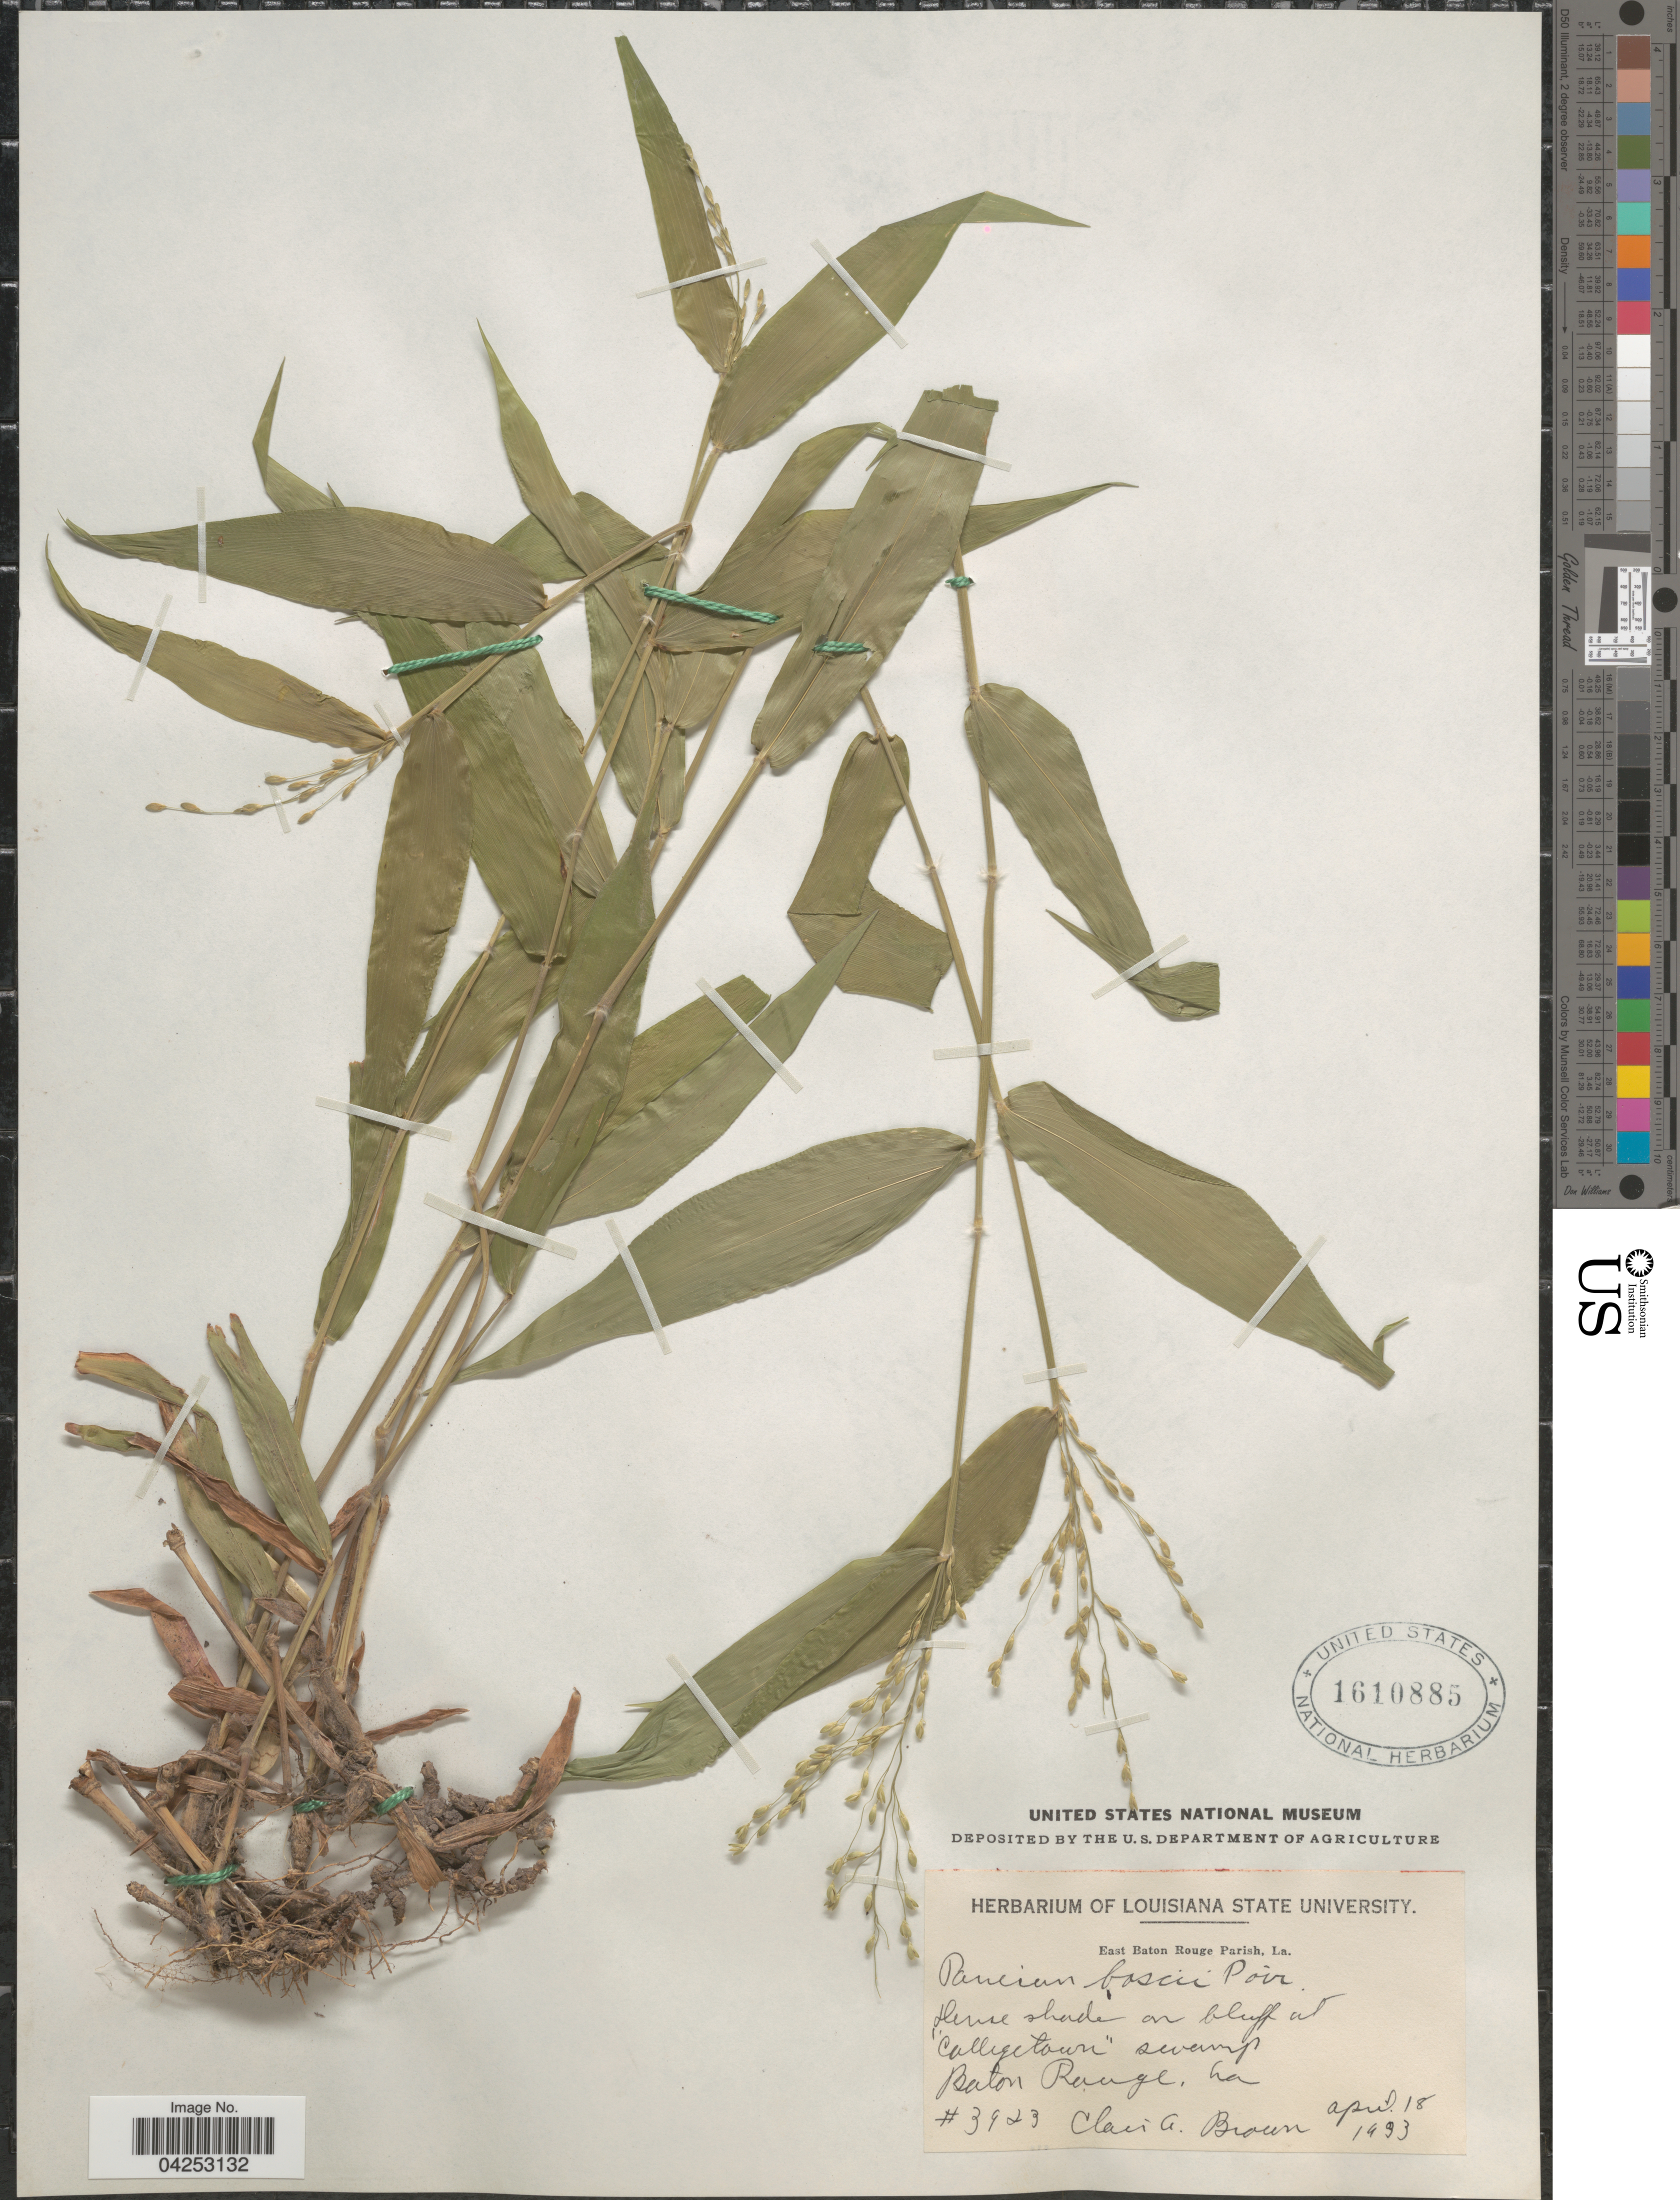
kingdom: Plantae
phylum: Tracheophyta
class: Liliopsida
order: Poales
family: Poaceae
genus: Dichanthelium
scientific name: Dichanthelium boscii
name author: (Poir.) Gould & C.A. Clark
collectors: C. A. Brown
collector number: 3923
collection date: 1993-04-18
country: United States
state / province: Louisiana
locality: East Baton Rouge Parish. Dense shade on bluff at "Collegetown" swamp Baton Rouge.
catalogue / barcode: US 1610885